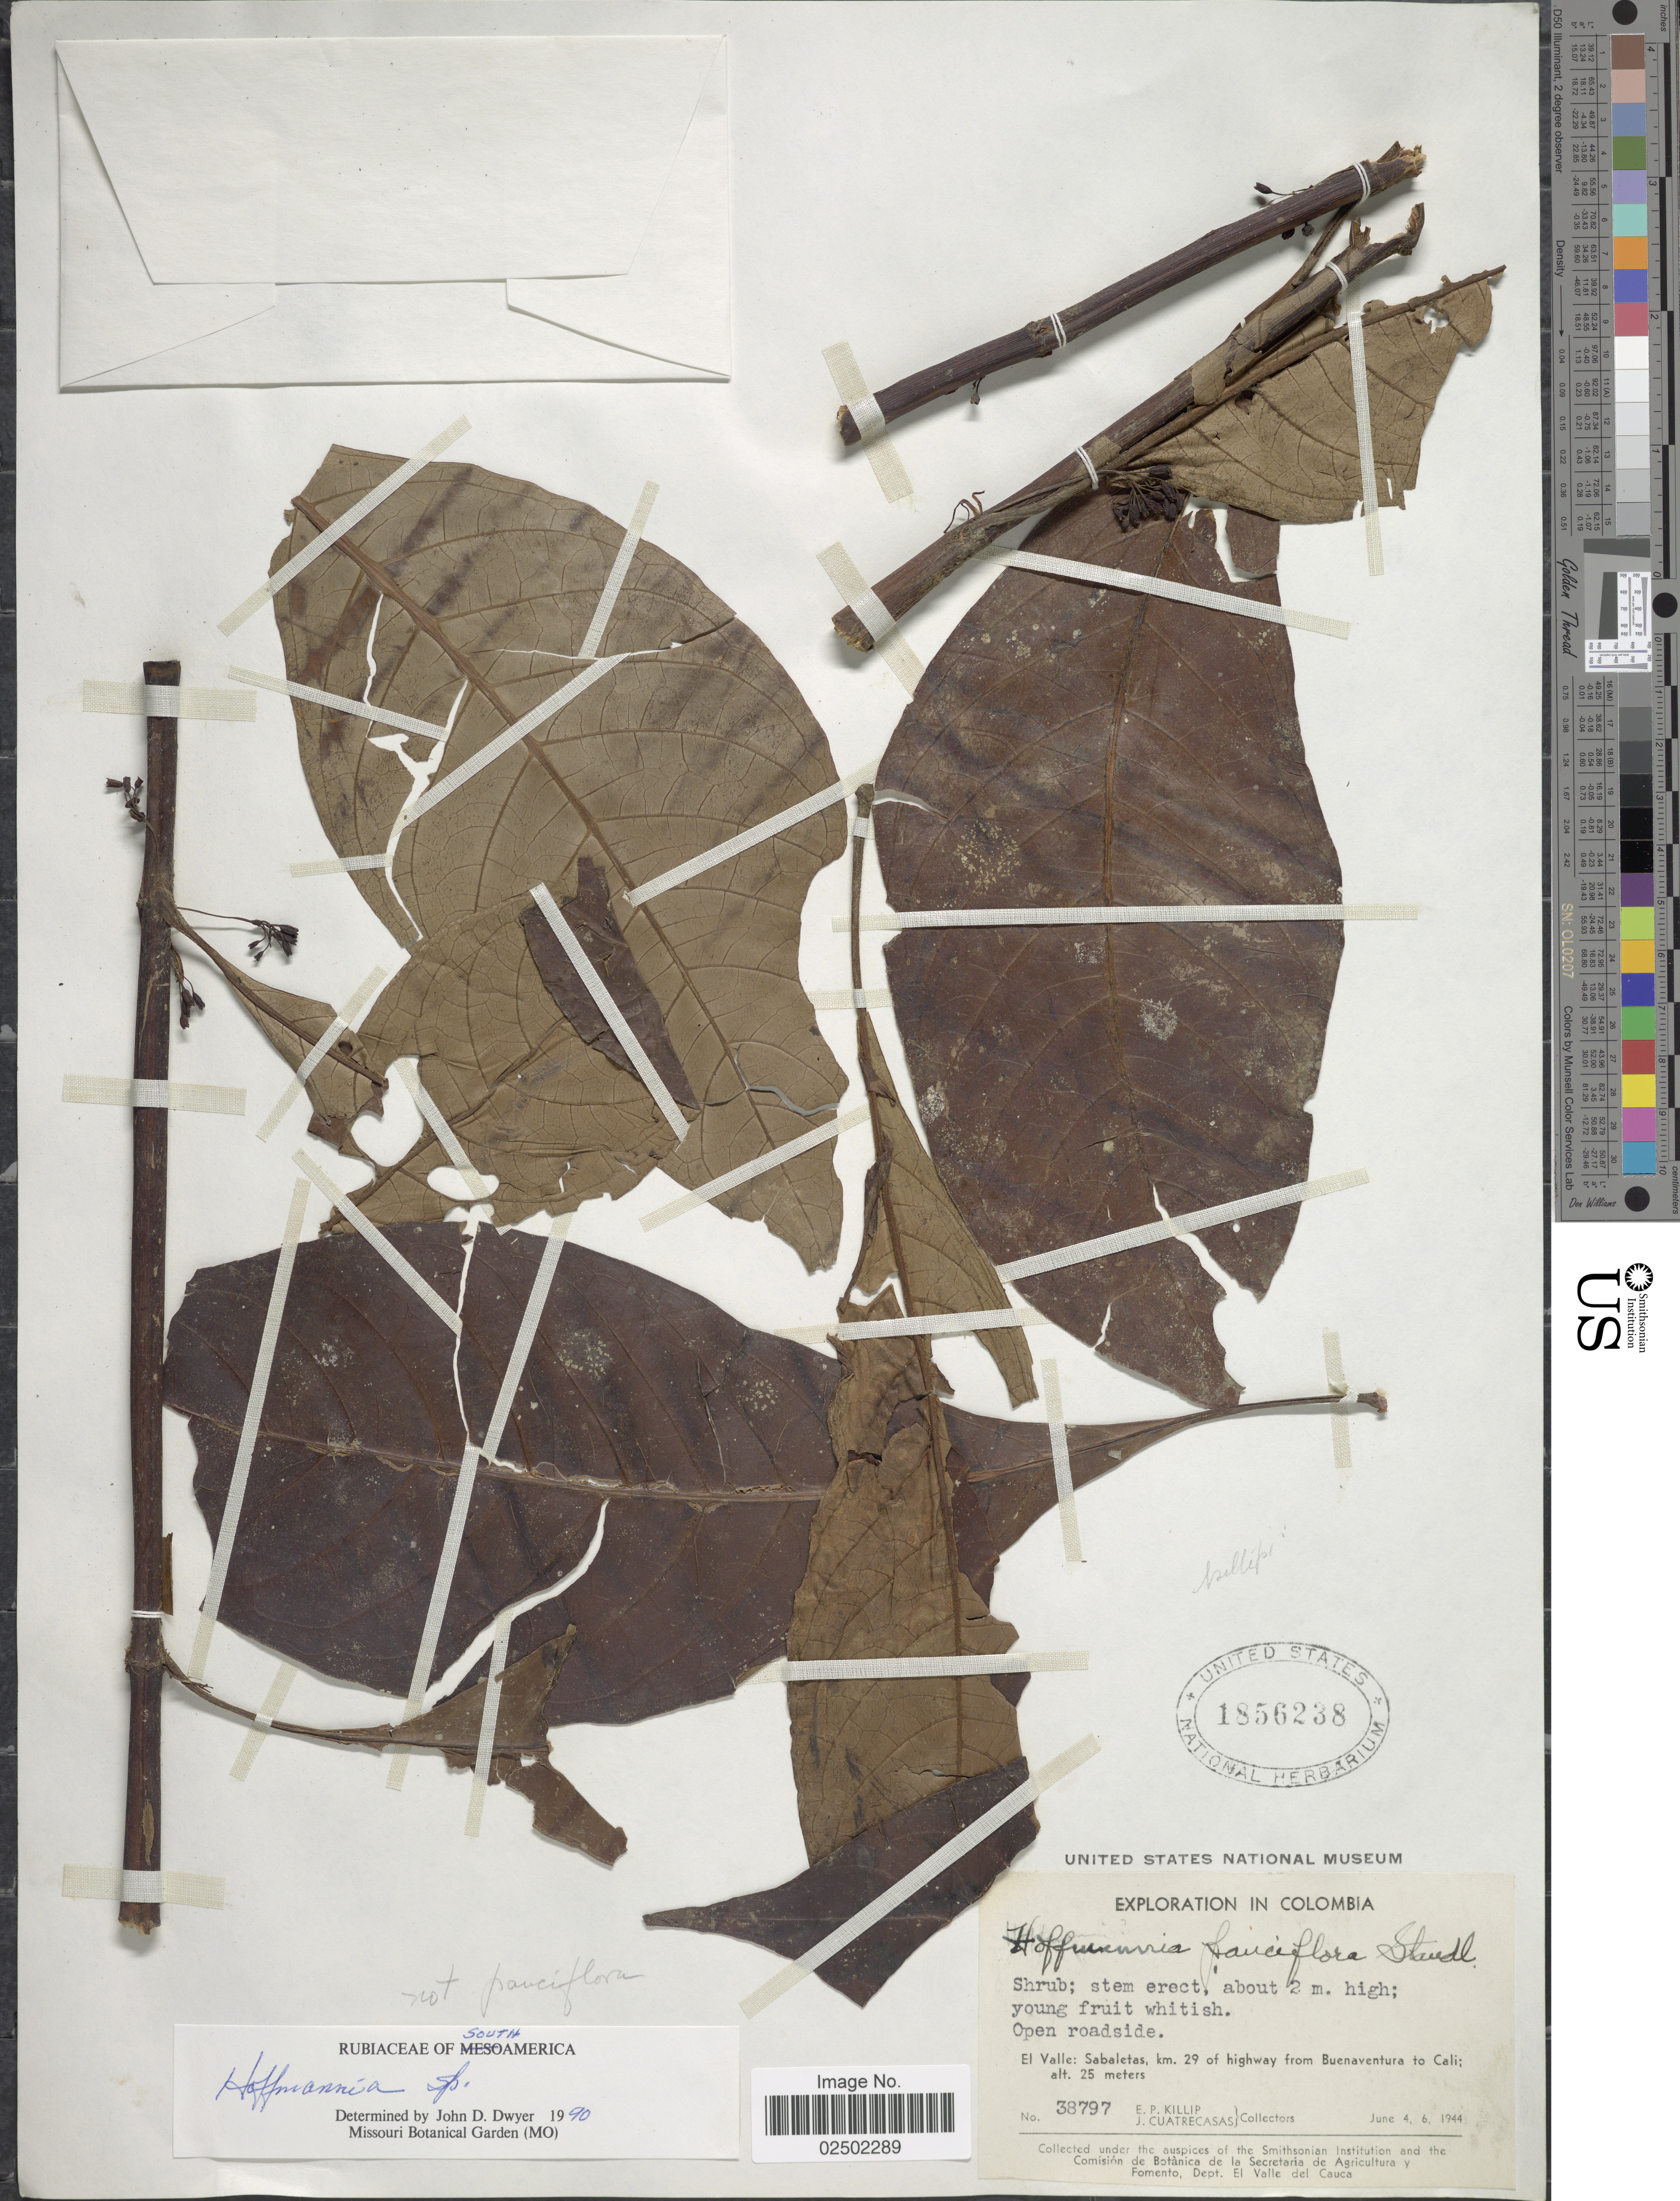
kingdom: Plantae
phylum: Tracheophyta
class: Magnoliopsida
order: Gentianales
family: Rubiaceae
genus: Hoffmannia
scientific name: Hoffmannia sp.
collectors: E. P. Killip & J. Cuatrecasas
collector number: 38797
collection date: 1944-06-04/1944-06-06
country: Colombia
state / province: Valle del Cauca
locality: El Valle: Sabaletas, km. 29 of highway from Buenavista to Cali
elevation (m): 25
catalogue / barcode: US 1856238